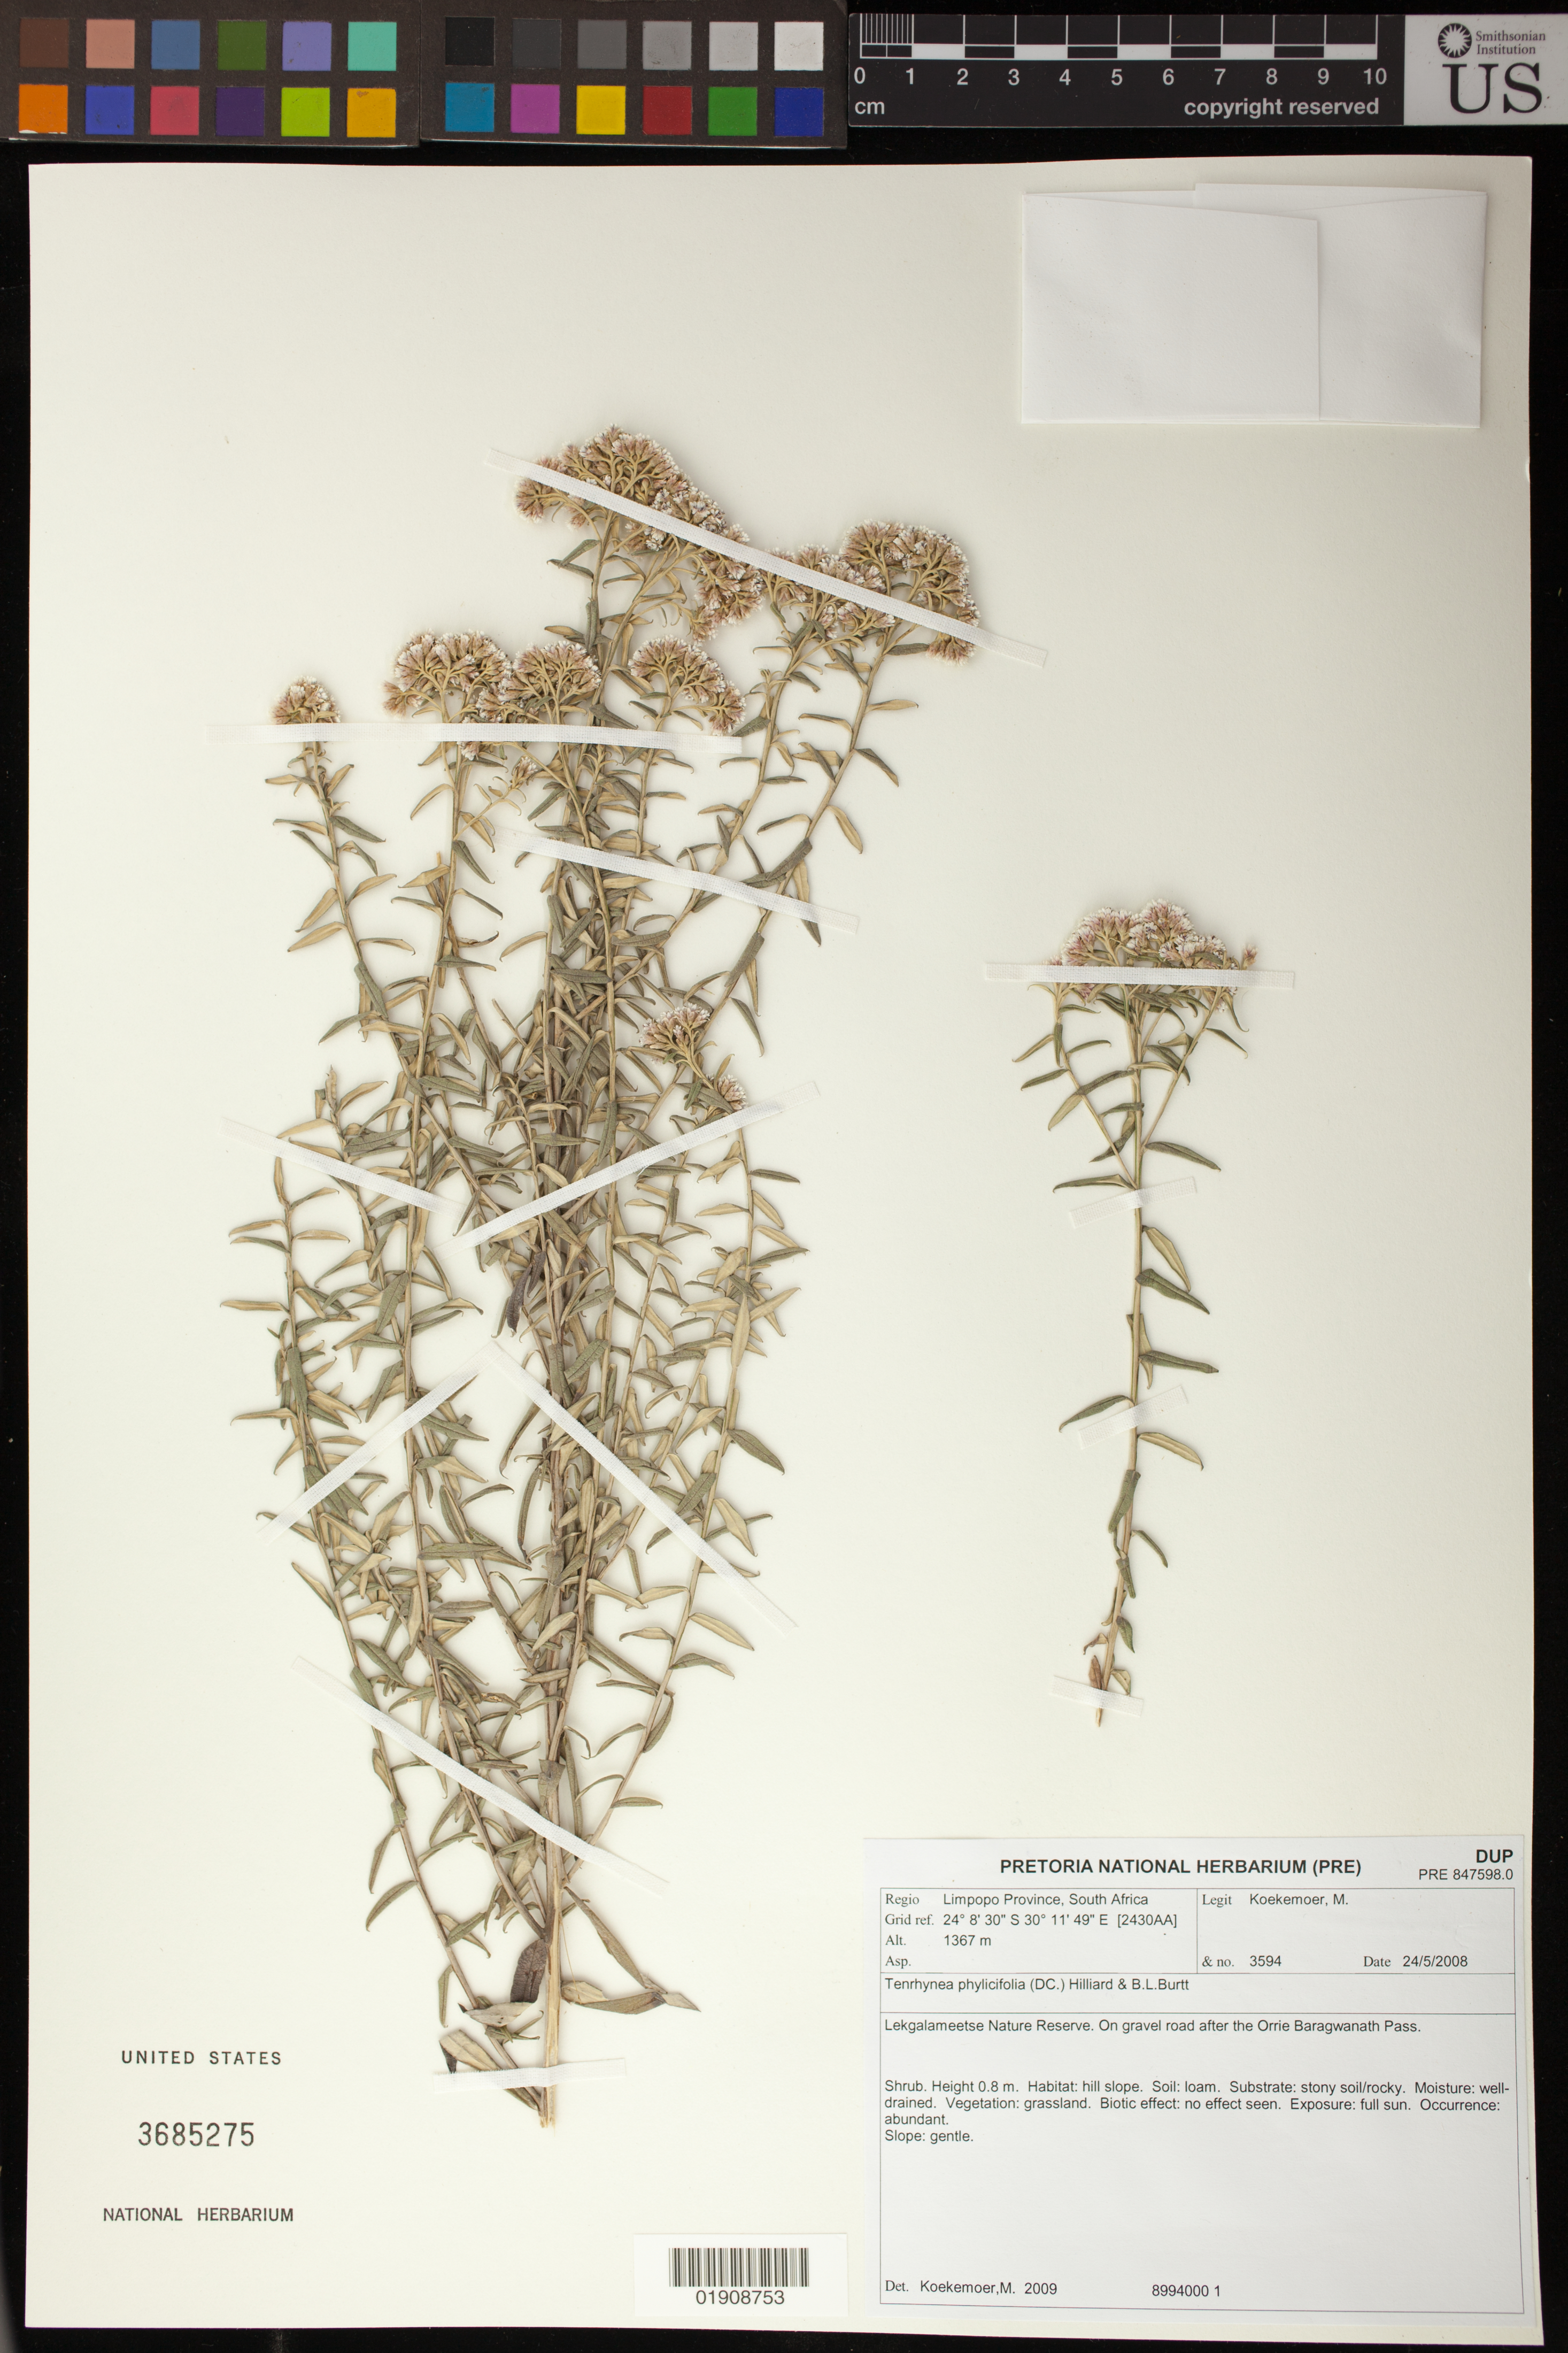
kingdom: Plantae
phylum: Tracheophyta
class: Magnoliopsida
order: Asterales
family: Asteraceae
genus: Tenrhynea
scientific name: Tenrhynea phylicifolia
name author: (DC.) Hilliard & B.L. Burtt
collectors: M. Koekemoer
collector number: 3594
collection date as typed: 24 May 2008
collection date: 2008-05-24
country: South Africa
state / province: Limpopo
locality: Lekgalameetse Nature Reserve. On gravel road after the Orrie Baragwanath Pass.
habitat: Grassland, hill slope,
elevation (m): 1367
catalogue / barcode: US 3685275